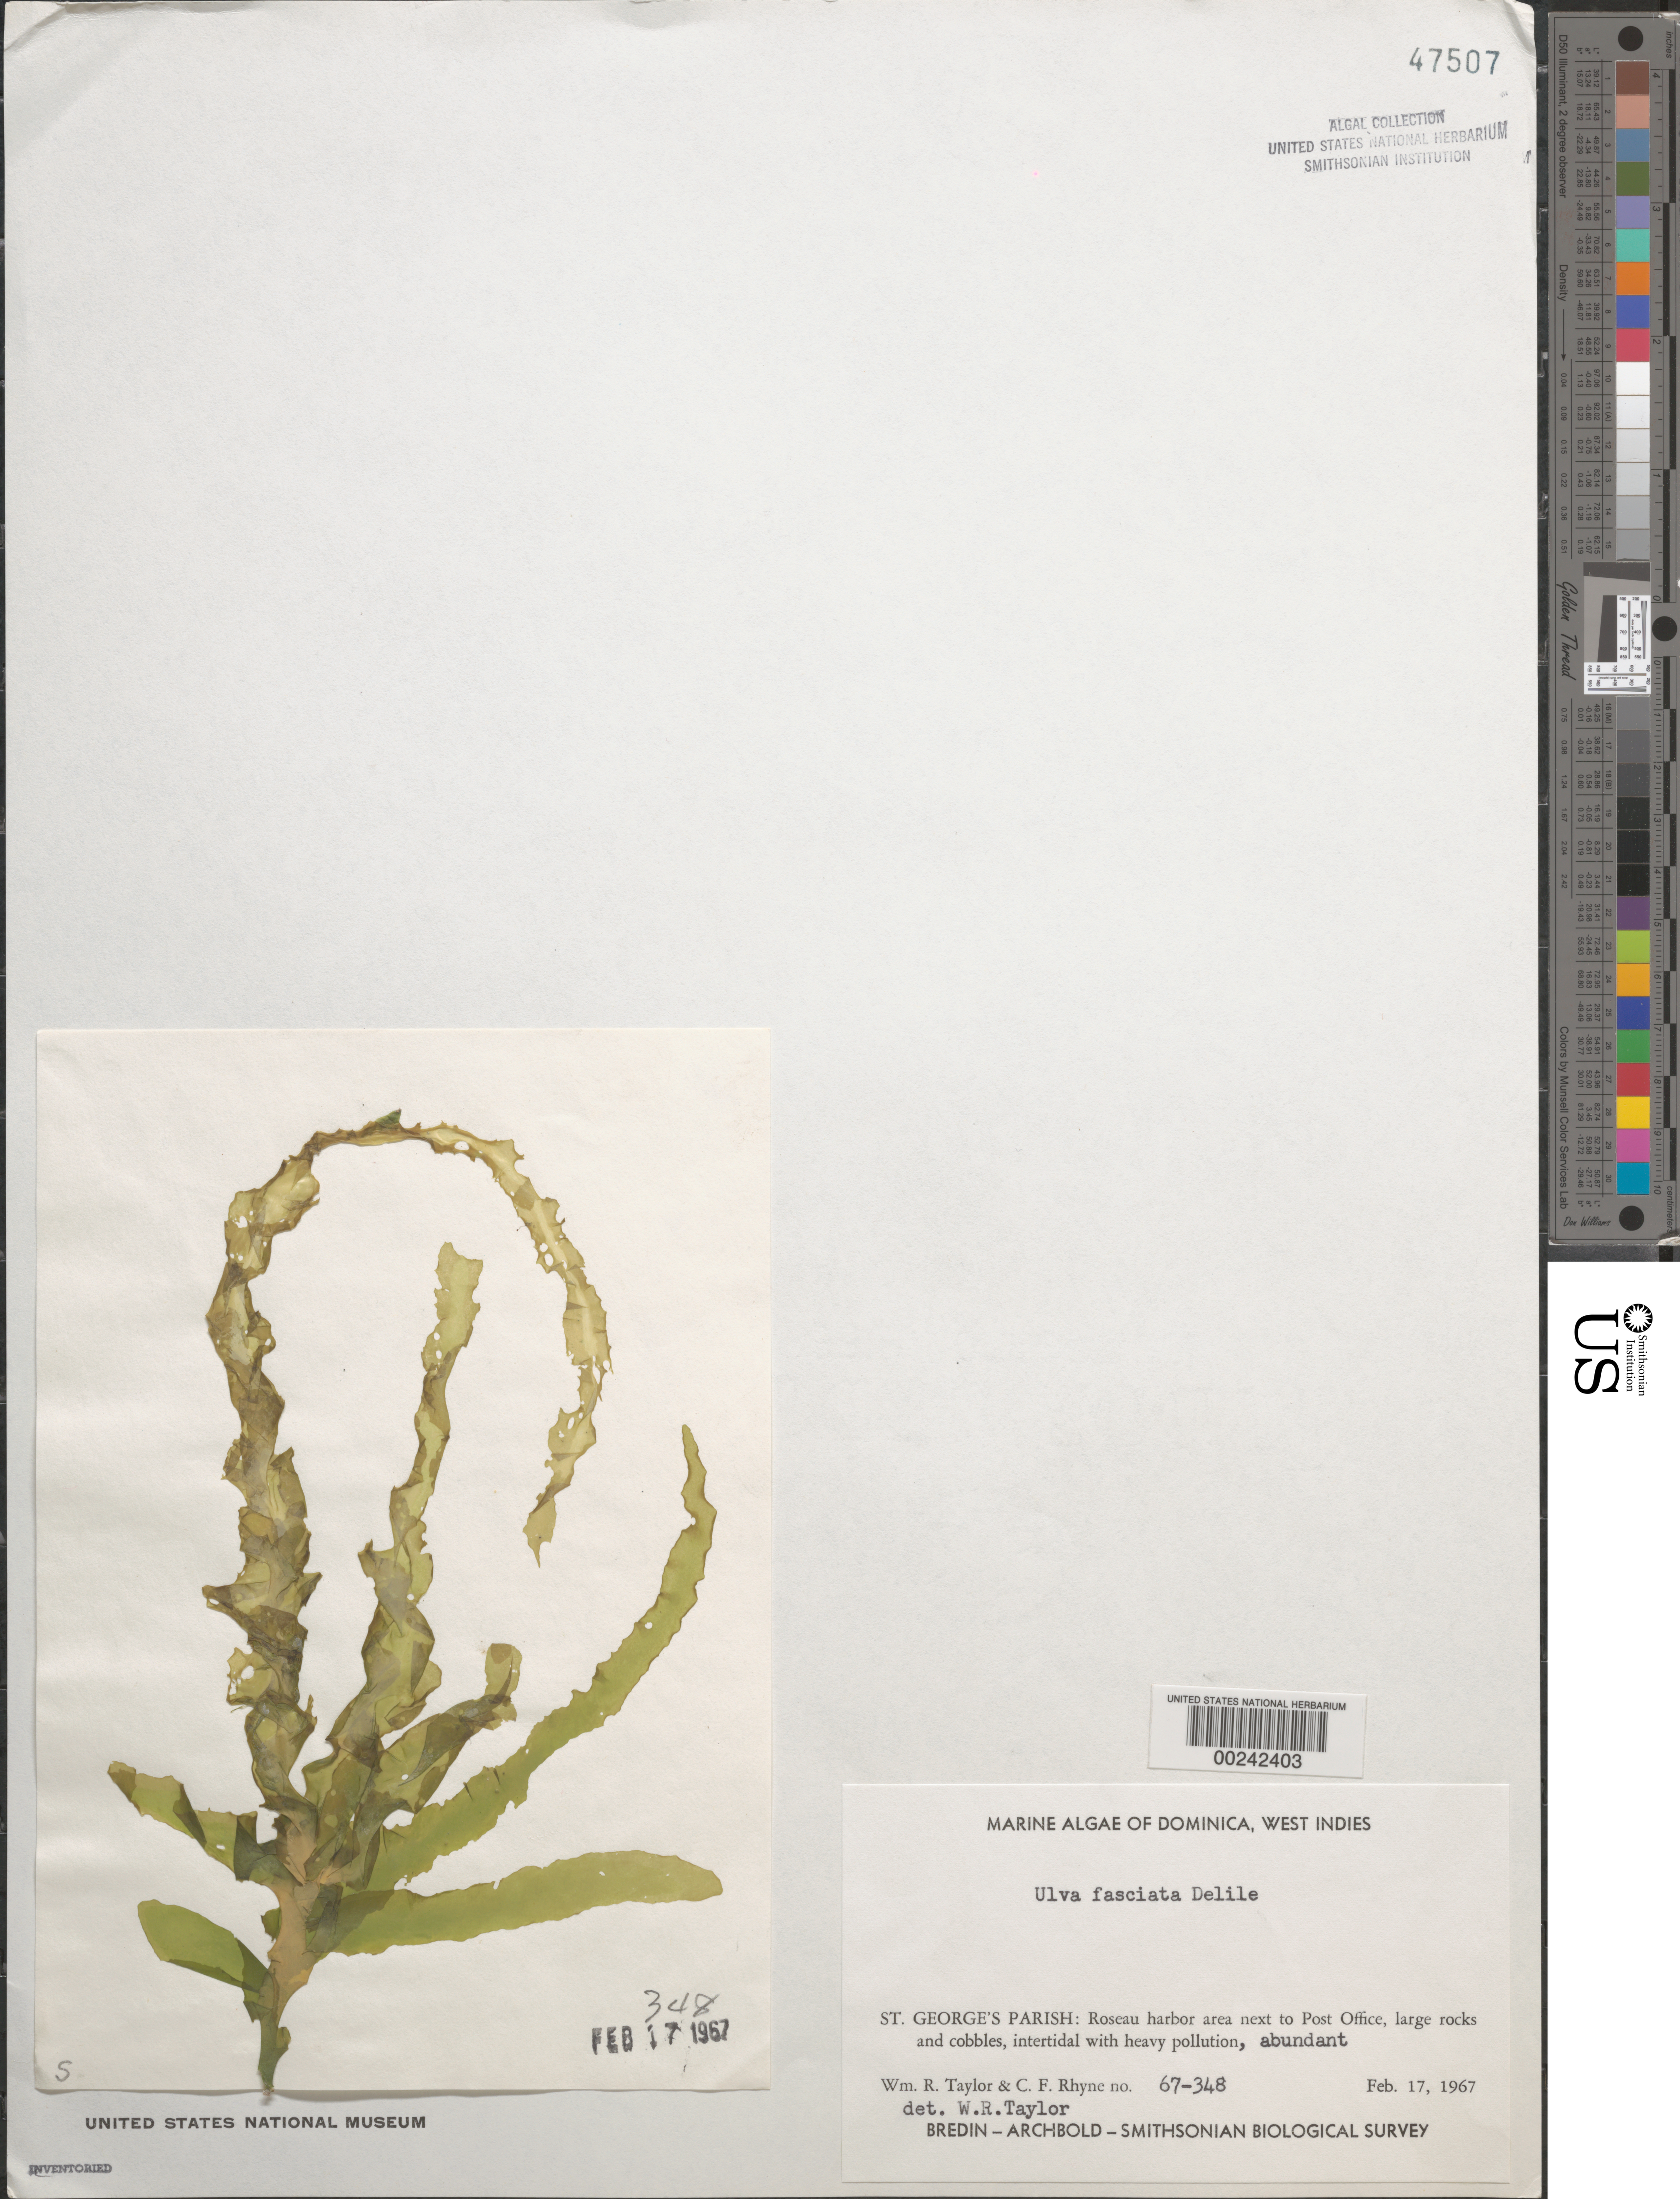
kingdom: Plantae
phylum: Chlorophyta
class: Ulvophyceae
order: Ulvales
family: Ulvaceae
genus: Ulva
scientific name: Ulva lactuca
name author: L.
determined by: Algae name updating Project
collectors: W. R. Taylor & C. Rhyne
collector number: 67-348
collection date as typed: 17 Feb 1967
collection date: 1967-02-17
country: Dominica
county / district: St. George's Parish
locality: Roseau harbor area next to post office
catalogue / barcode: US 47507